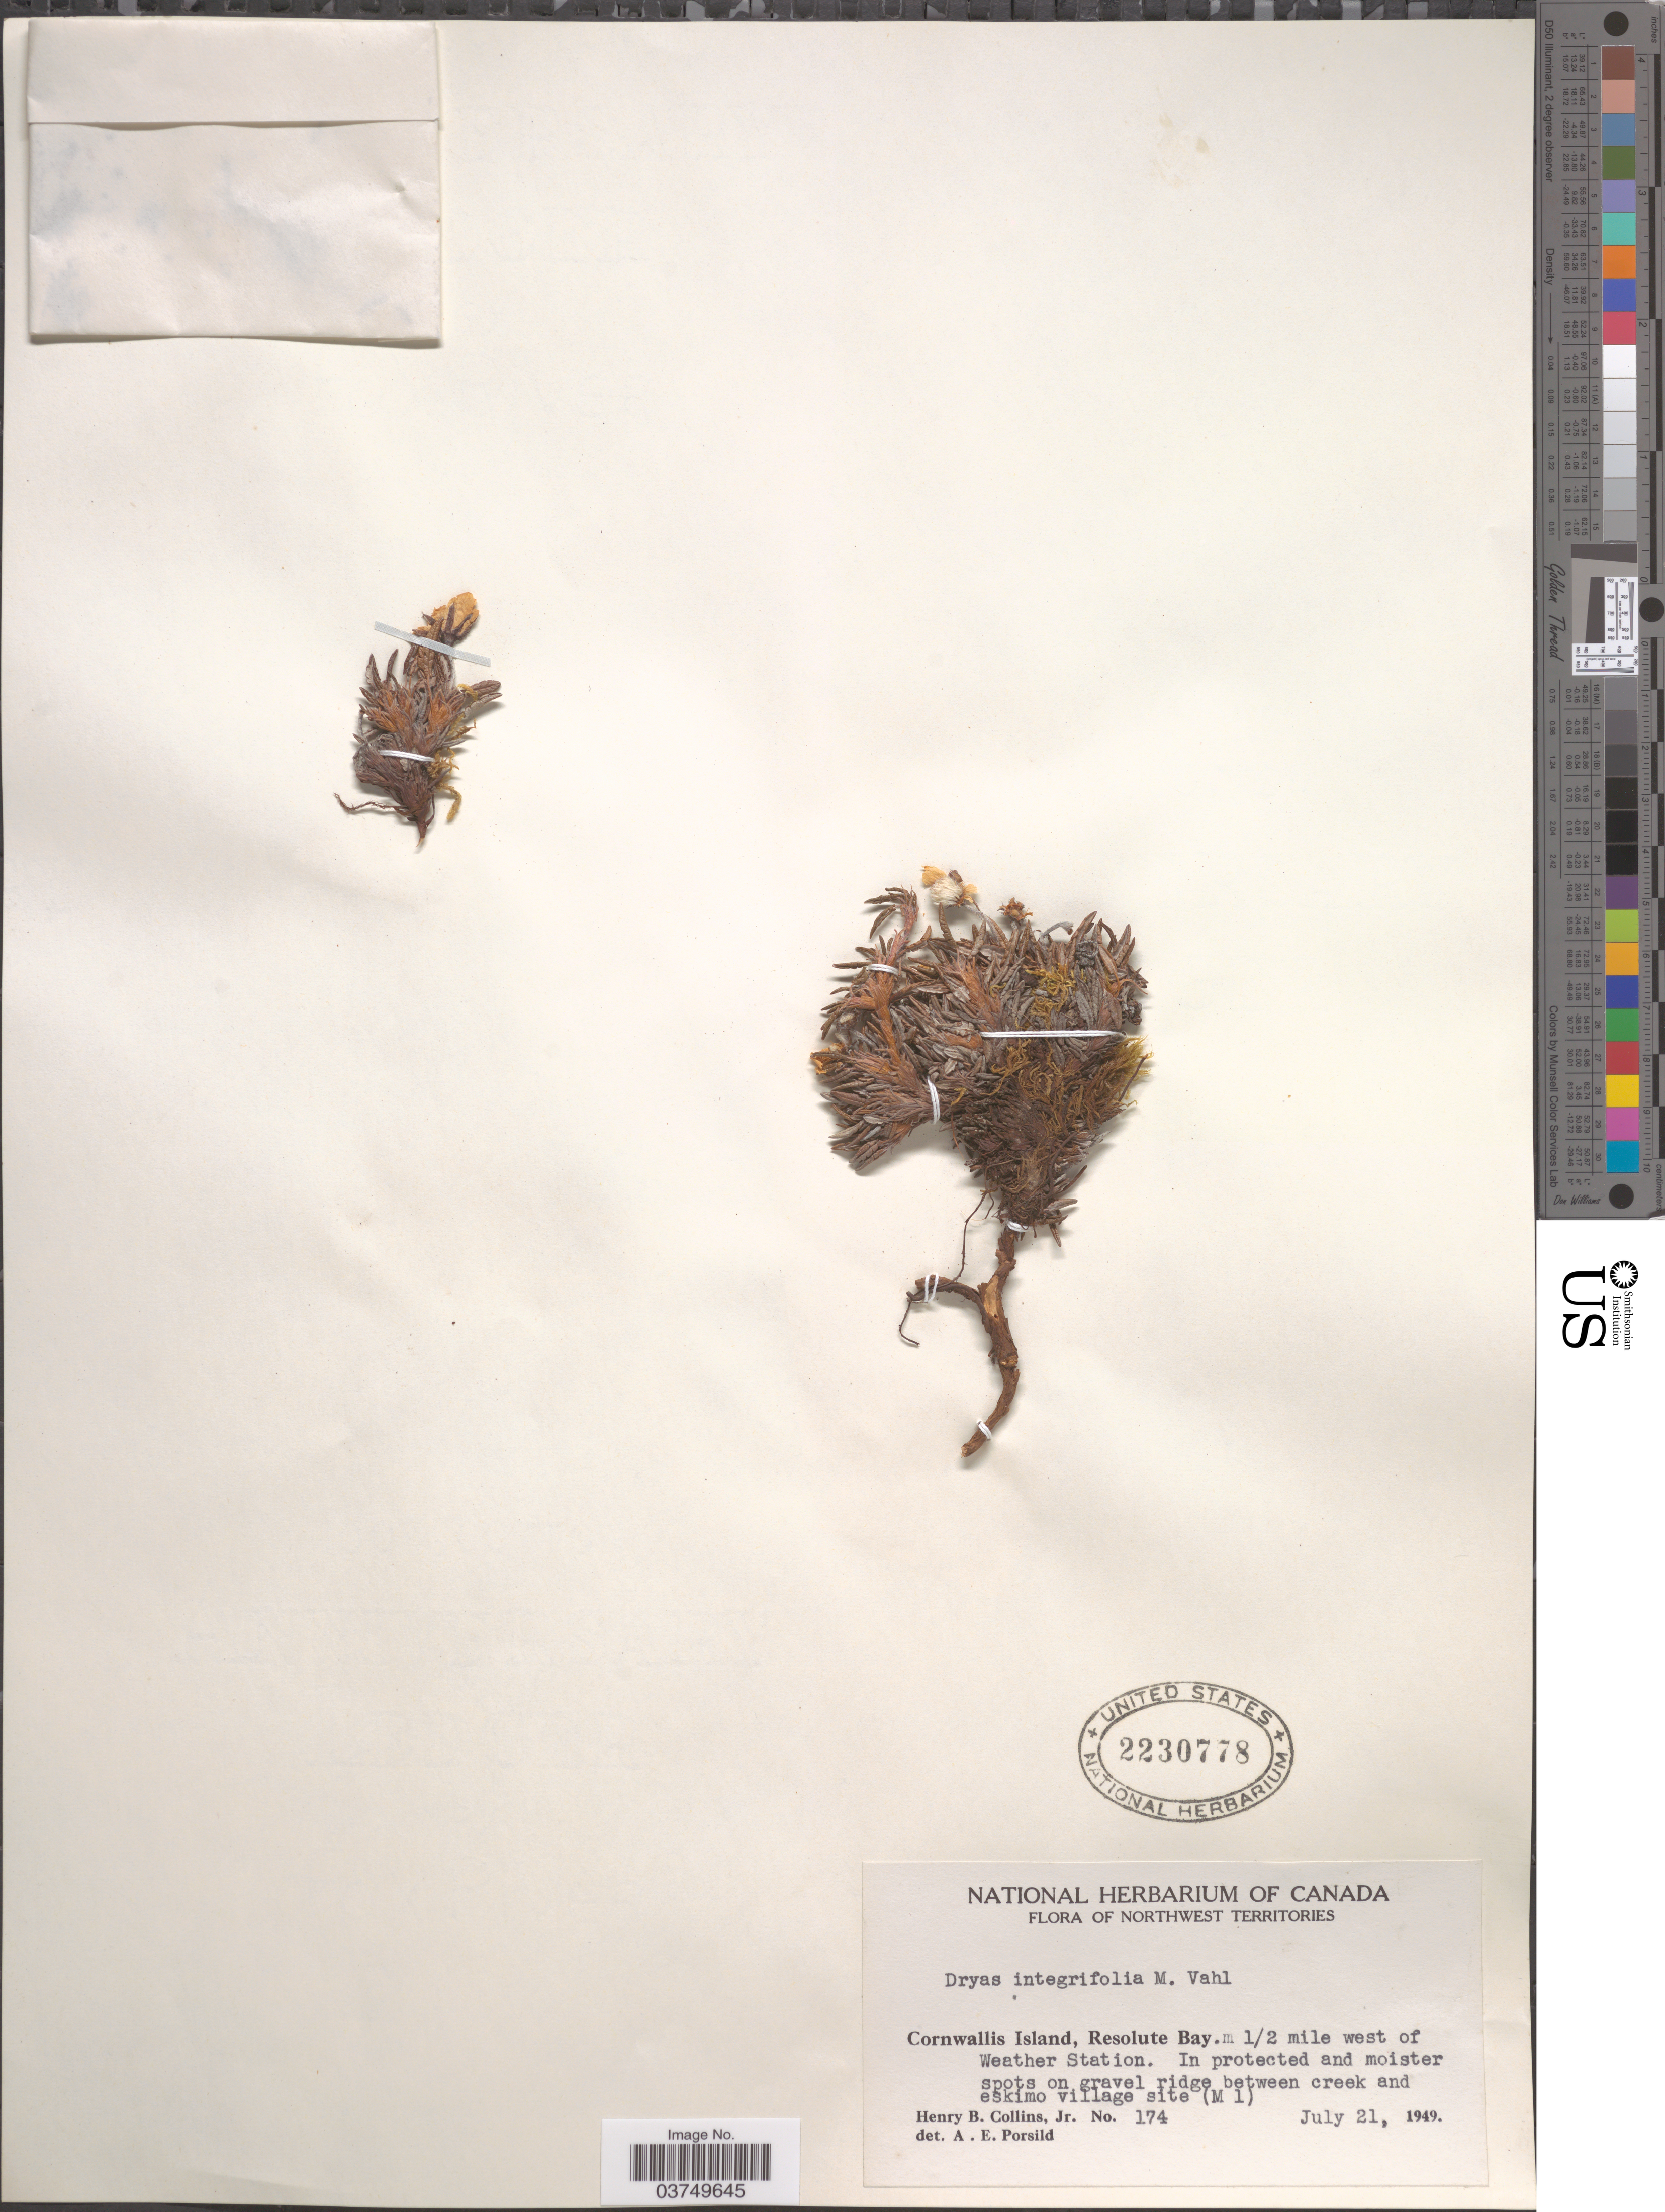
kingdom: Plantae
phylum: Tracheophyta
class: Magnoliopsida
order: Rosales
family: Rosaceae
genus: Dryas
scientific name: Dryas integrifolia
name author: Vahl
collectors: H. Collins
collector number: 174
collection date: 1949-07-21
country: Canada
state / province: Northwest Territories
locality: Cornwallis Island, Resolute Bay.m 1/2 mile west of Weather Station. On gravel ridge between creek and eskimo village site (M 1).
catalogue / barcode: US 2230778